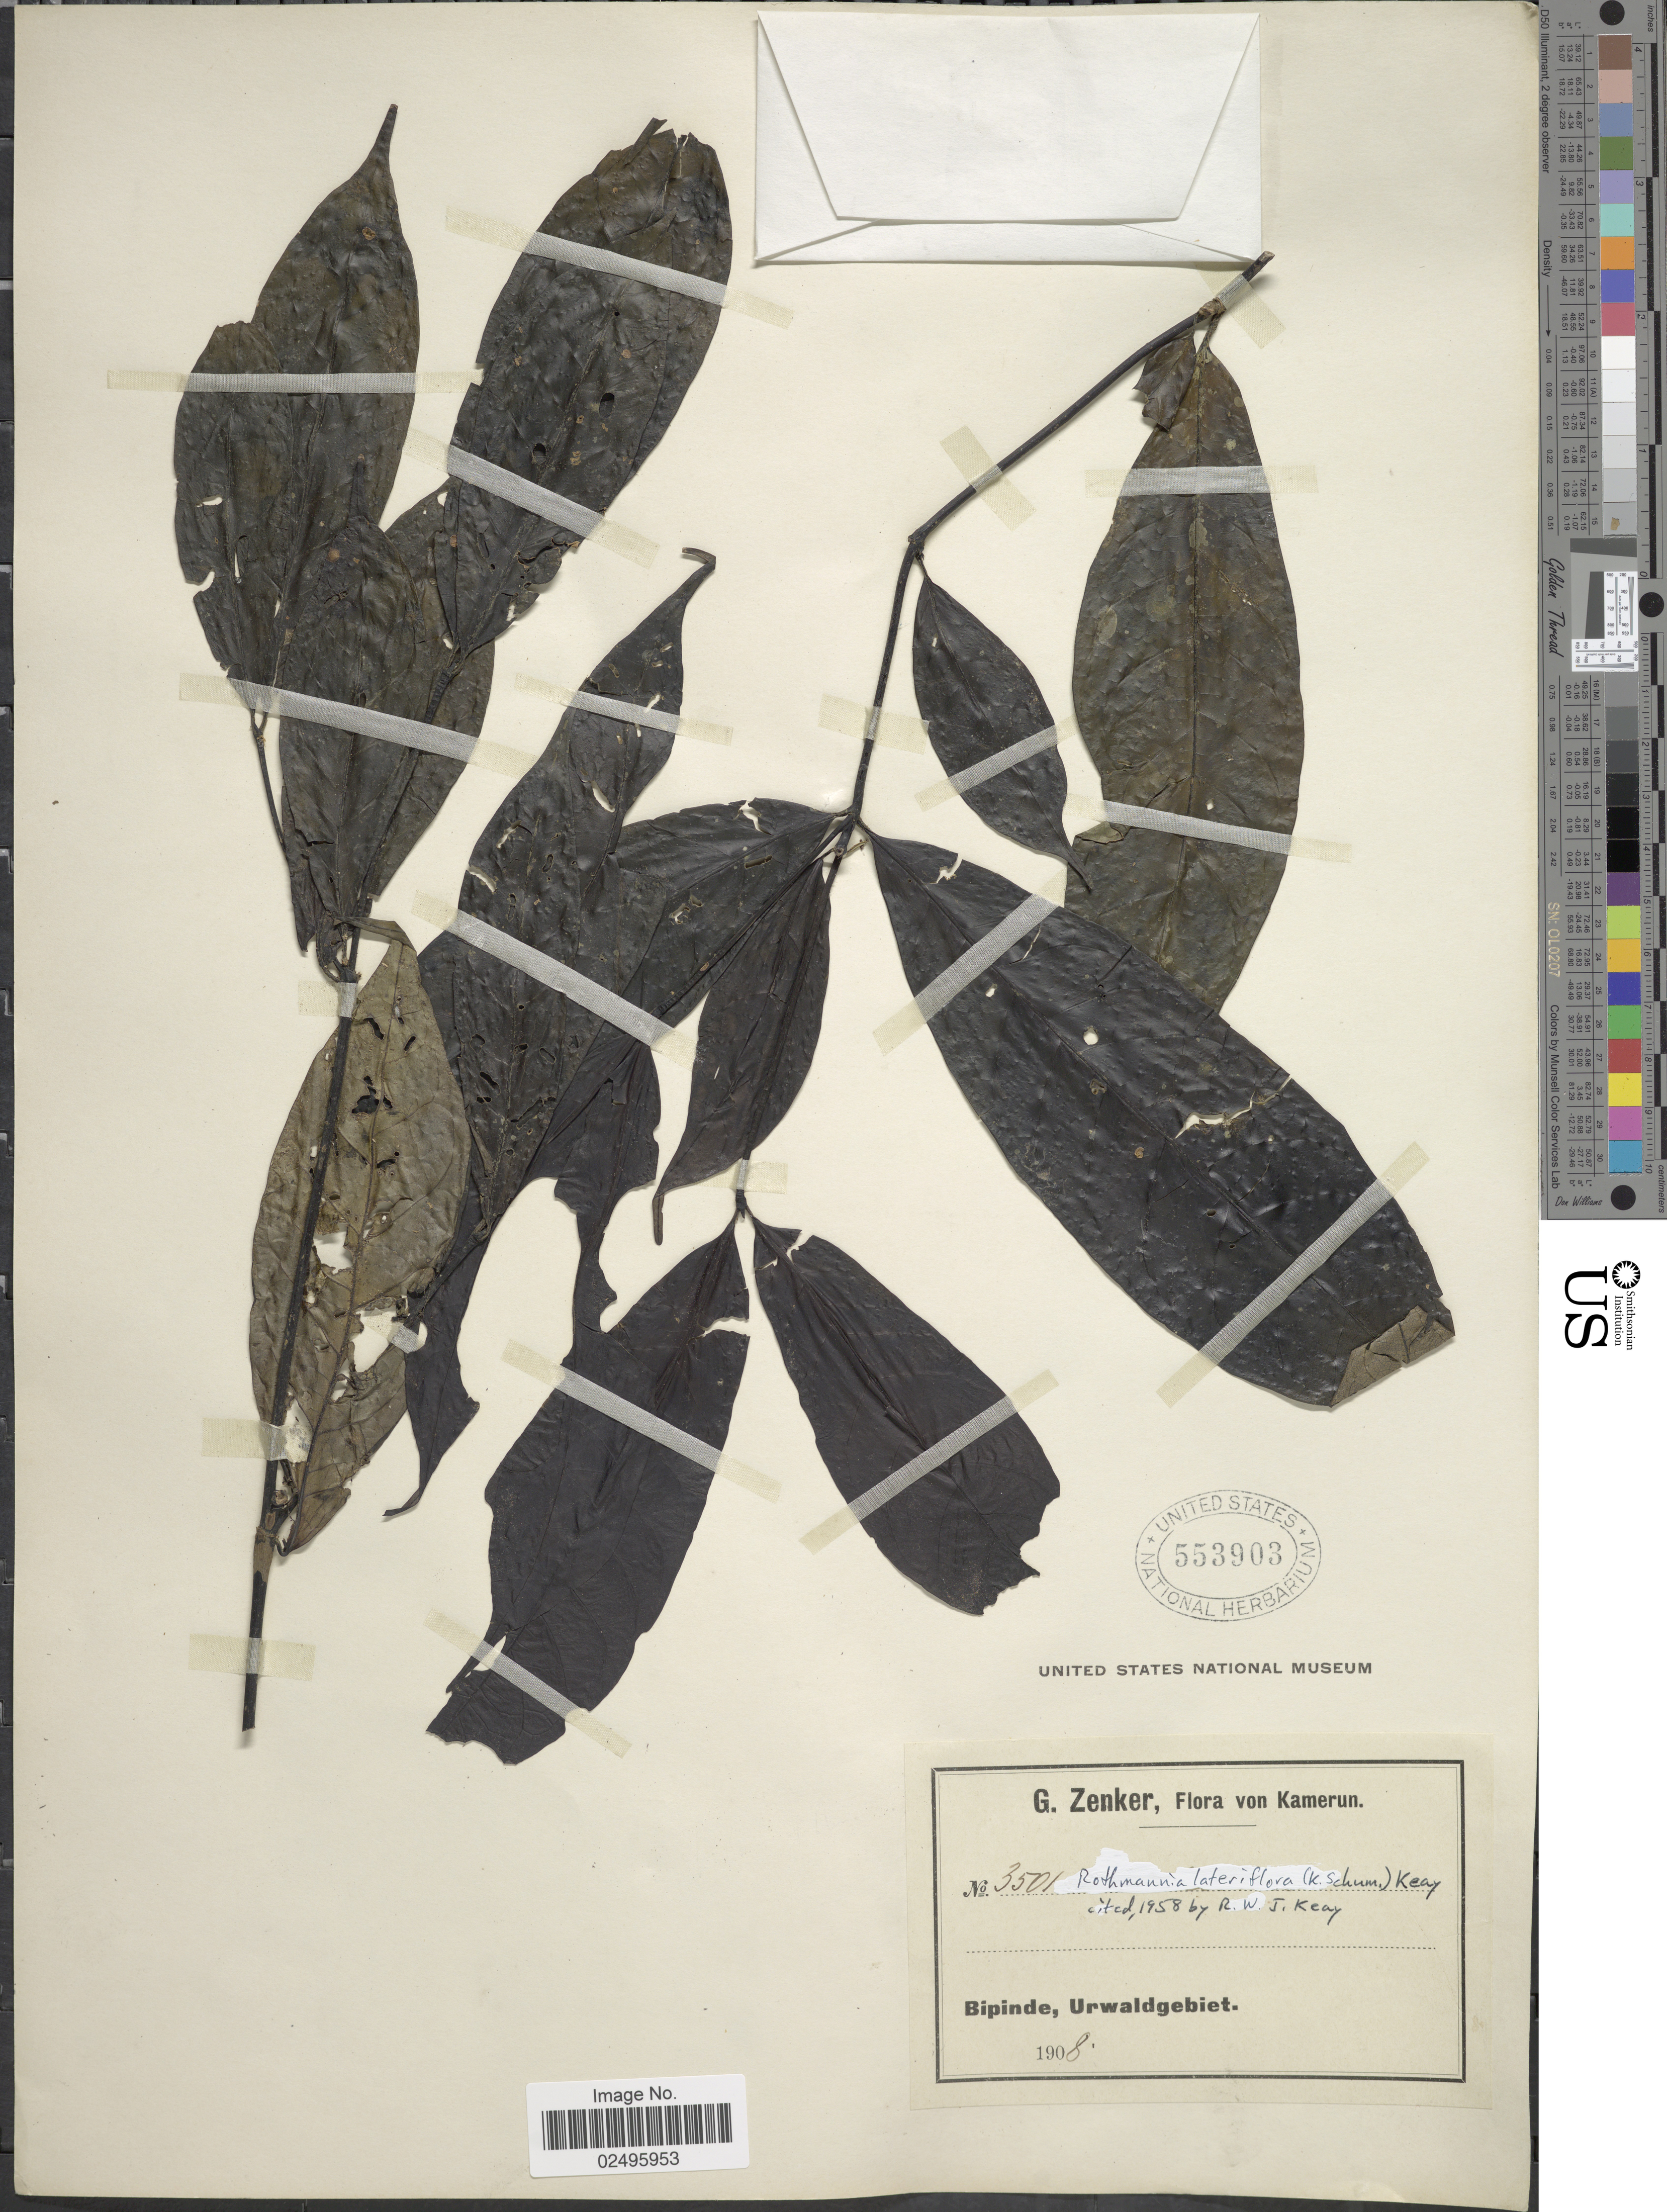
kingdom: Plantae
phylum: Tracheophyta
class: Magnoliopsida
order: Gentianales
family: Rubiaceae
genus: Rothmannia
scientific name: Rothmannia lateriflora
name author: (K. Schum.) Keay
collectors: G. A. Zenker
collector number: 3501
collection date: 1908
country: Cameroon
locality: Kamerun. Bipinde, Urwaldgebiet.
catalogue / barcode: US 553903